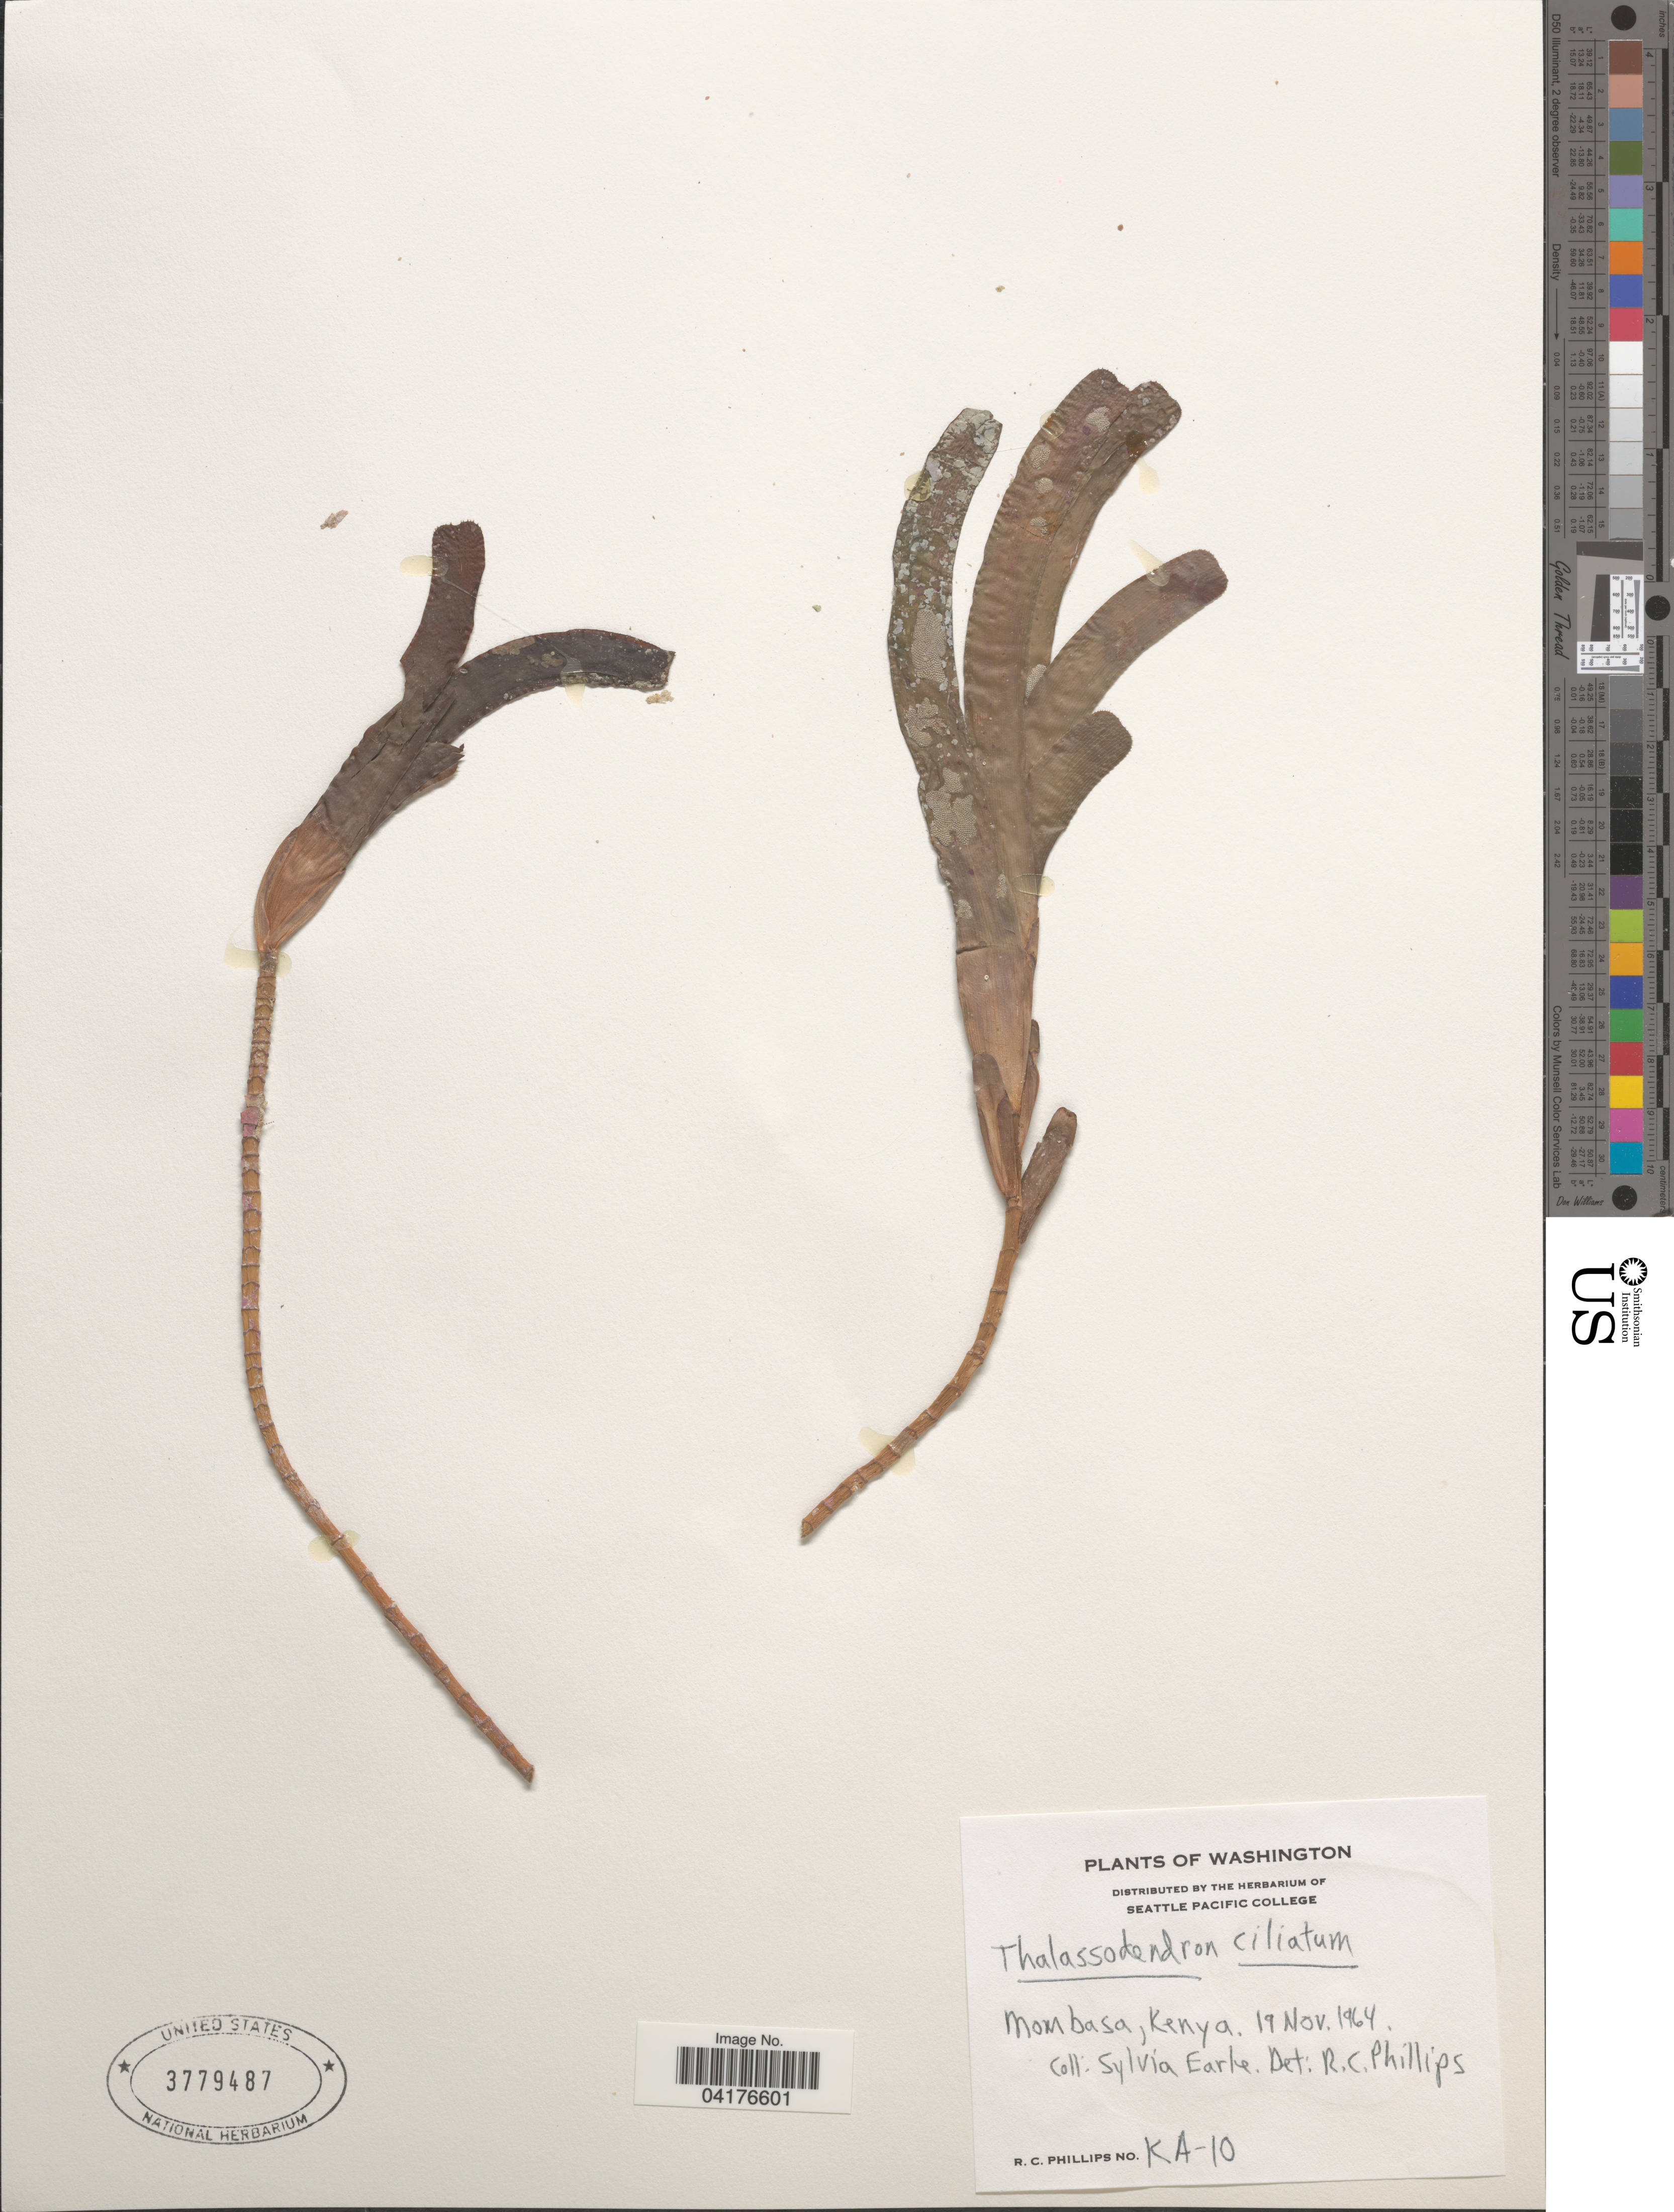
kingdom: Plantae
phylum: Tracheophyta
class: Liliopsida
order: Alismatales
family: Cymodoceaceae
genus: Thalassodendron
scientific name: Thalassodendron ciliatum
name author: (Forssk.) Hartog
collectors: S. A. Earle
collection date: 1964-11-19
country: Kenya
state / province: Mombasa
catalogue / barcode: US 3779487